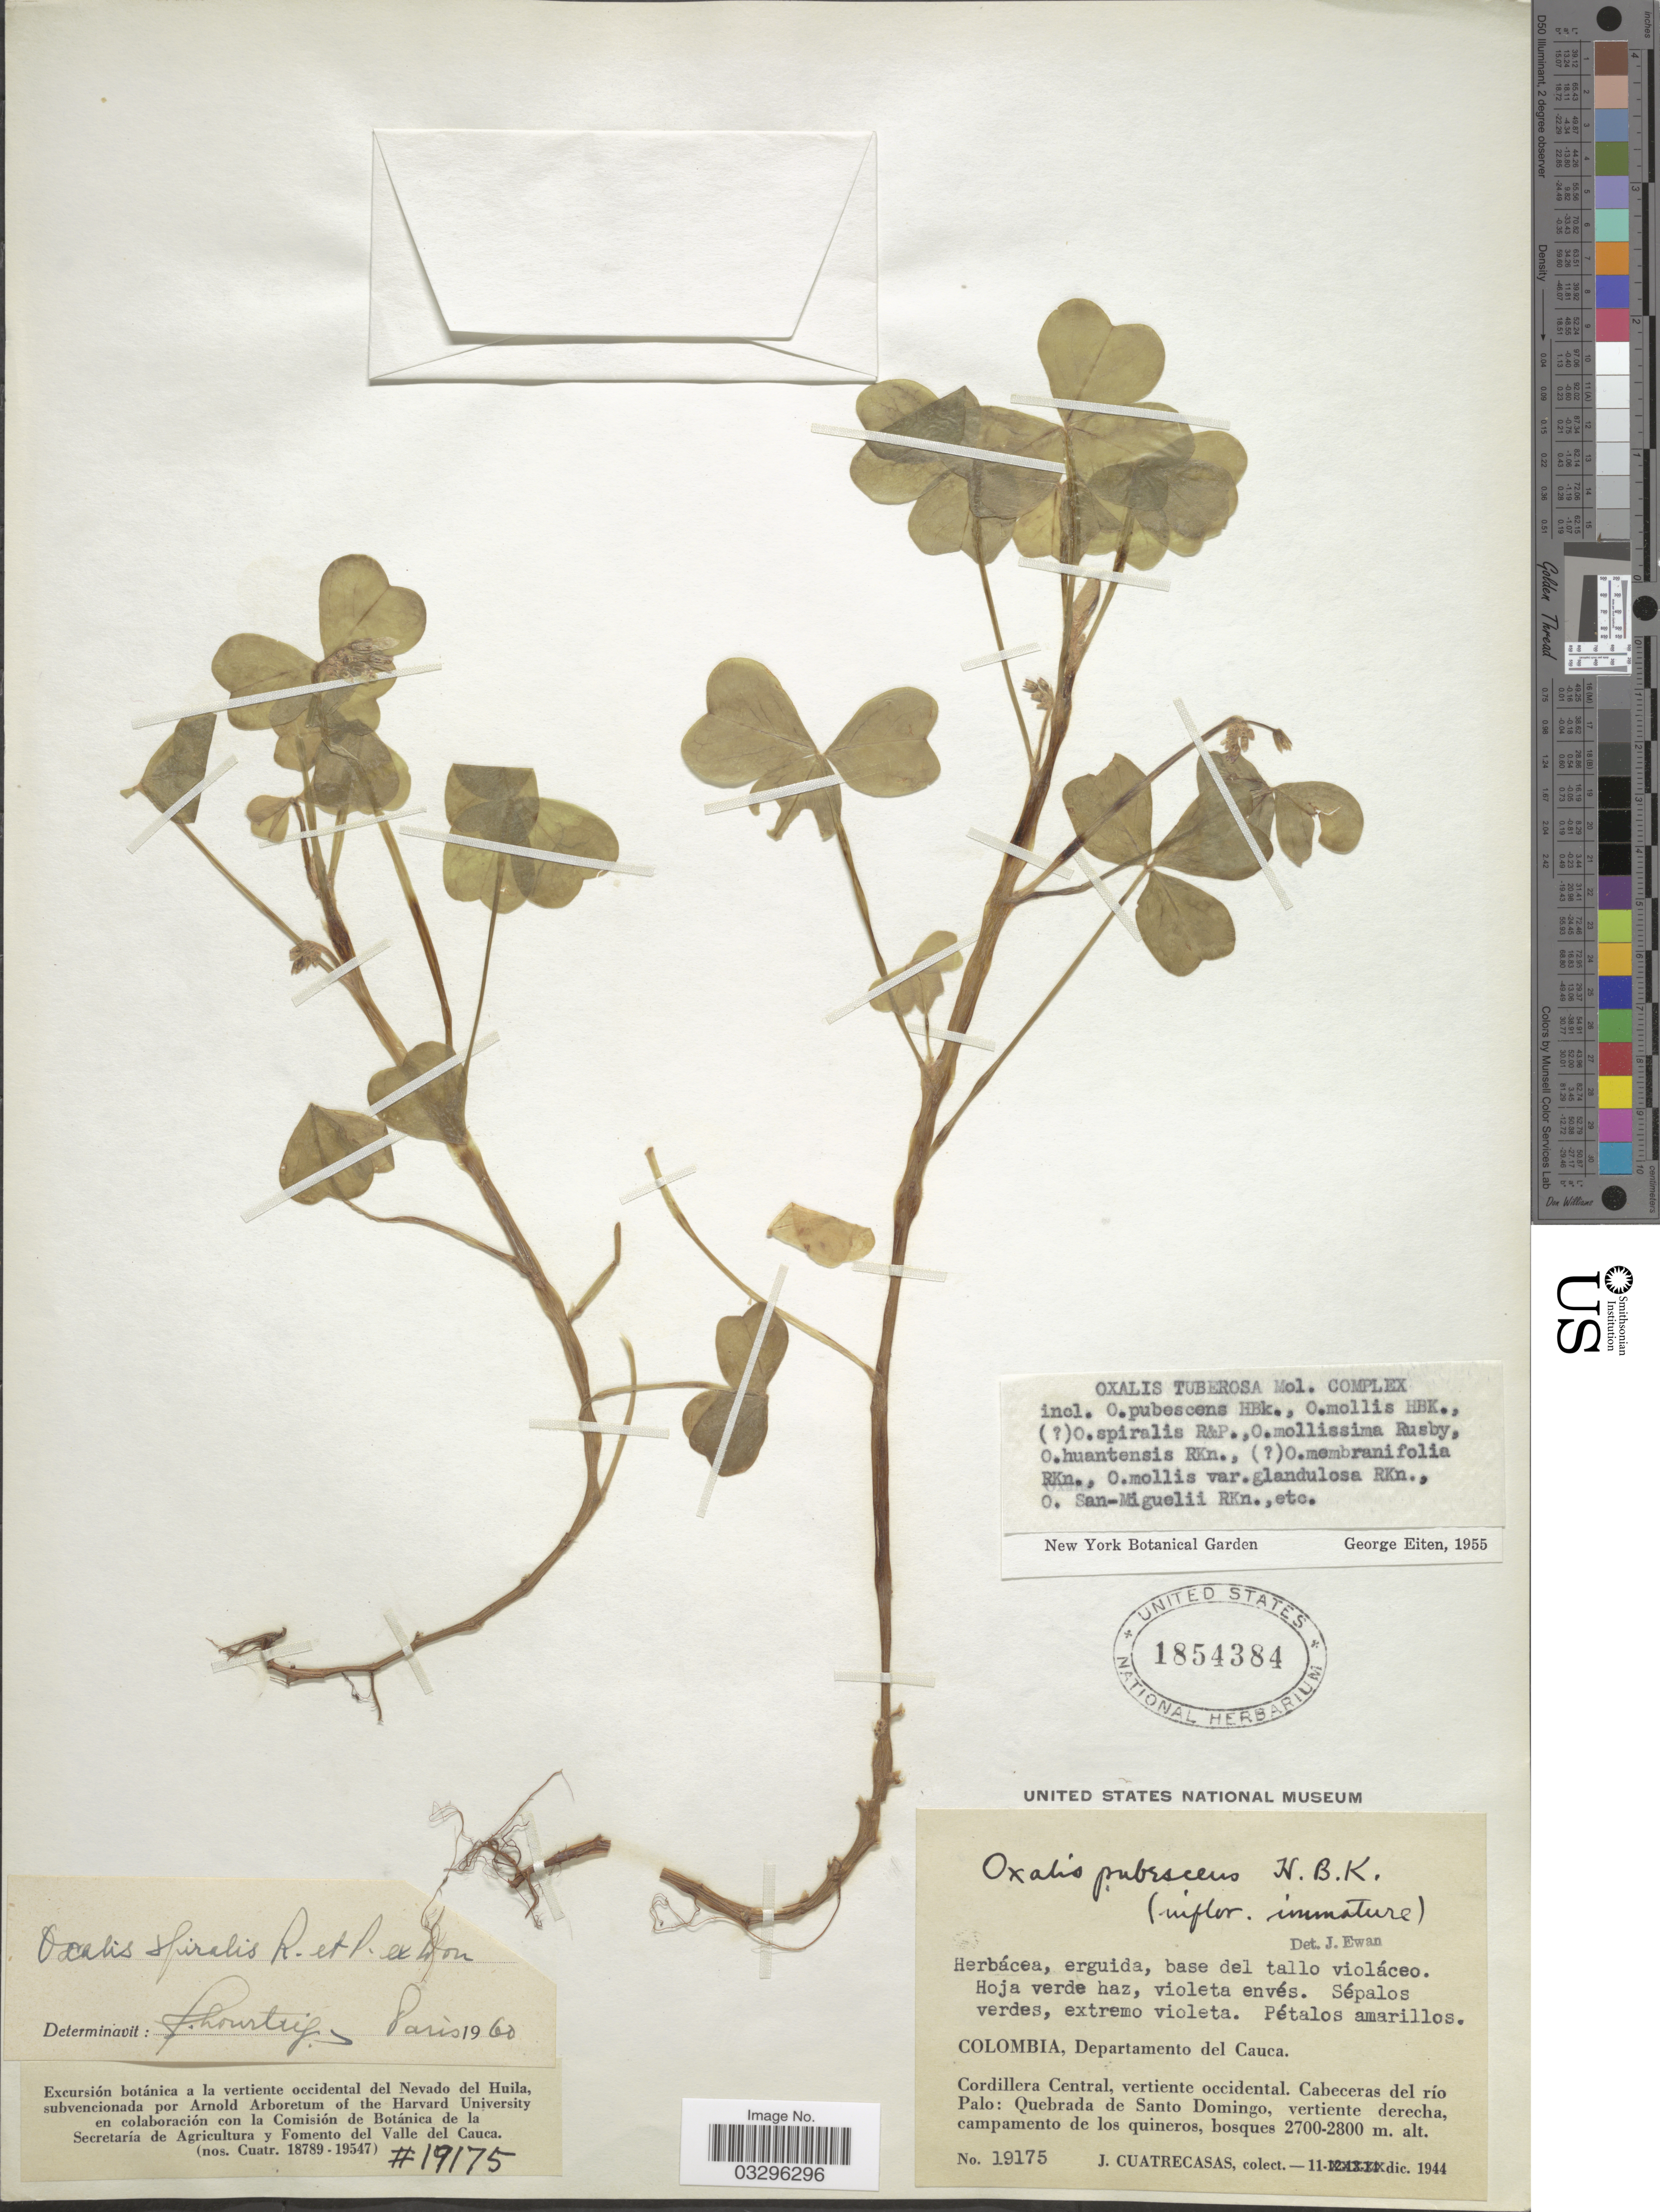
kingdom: Plantae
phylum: Tracheophyta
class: Magnoliopsida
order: Oxalidales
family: Oxalidaceae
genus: Oxalis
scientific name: Oxalis spiralis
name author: Ruiz & Pav. ex G. Don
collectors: J. Cuatrecasas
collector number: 19175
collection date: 1944-12-11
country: Colombia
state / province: Cauca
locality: Departamento del Cauca. Cordillera Central, vertiente occidental. Cabeceras del río Palo: Quebrada de Santo Domingo, vertiente derecha, campamento de los quineros.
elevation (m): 2700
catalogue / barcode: US 1854384